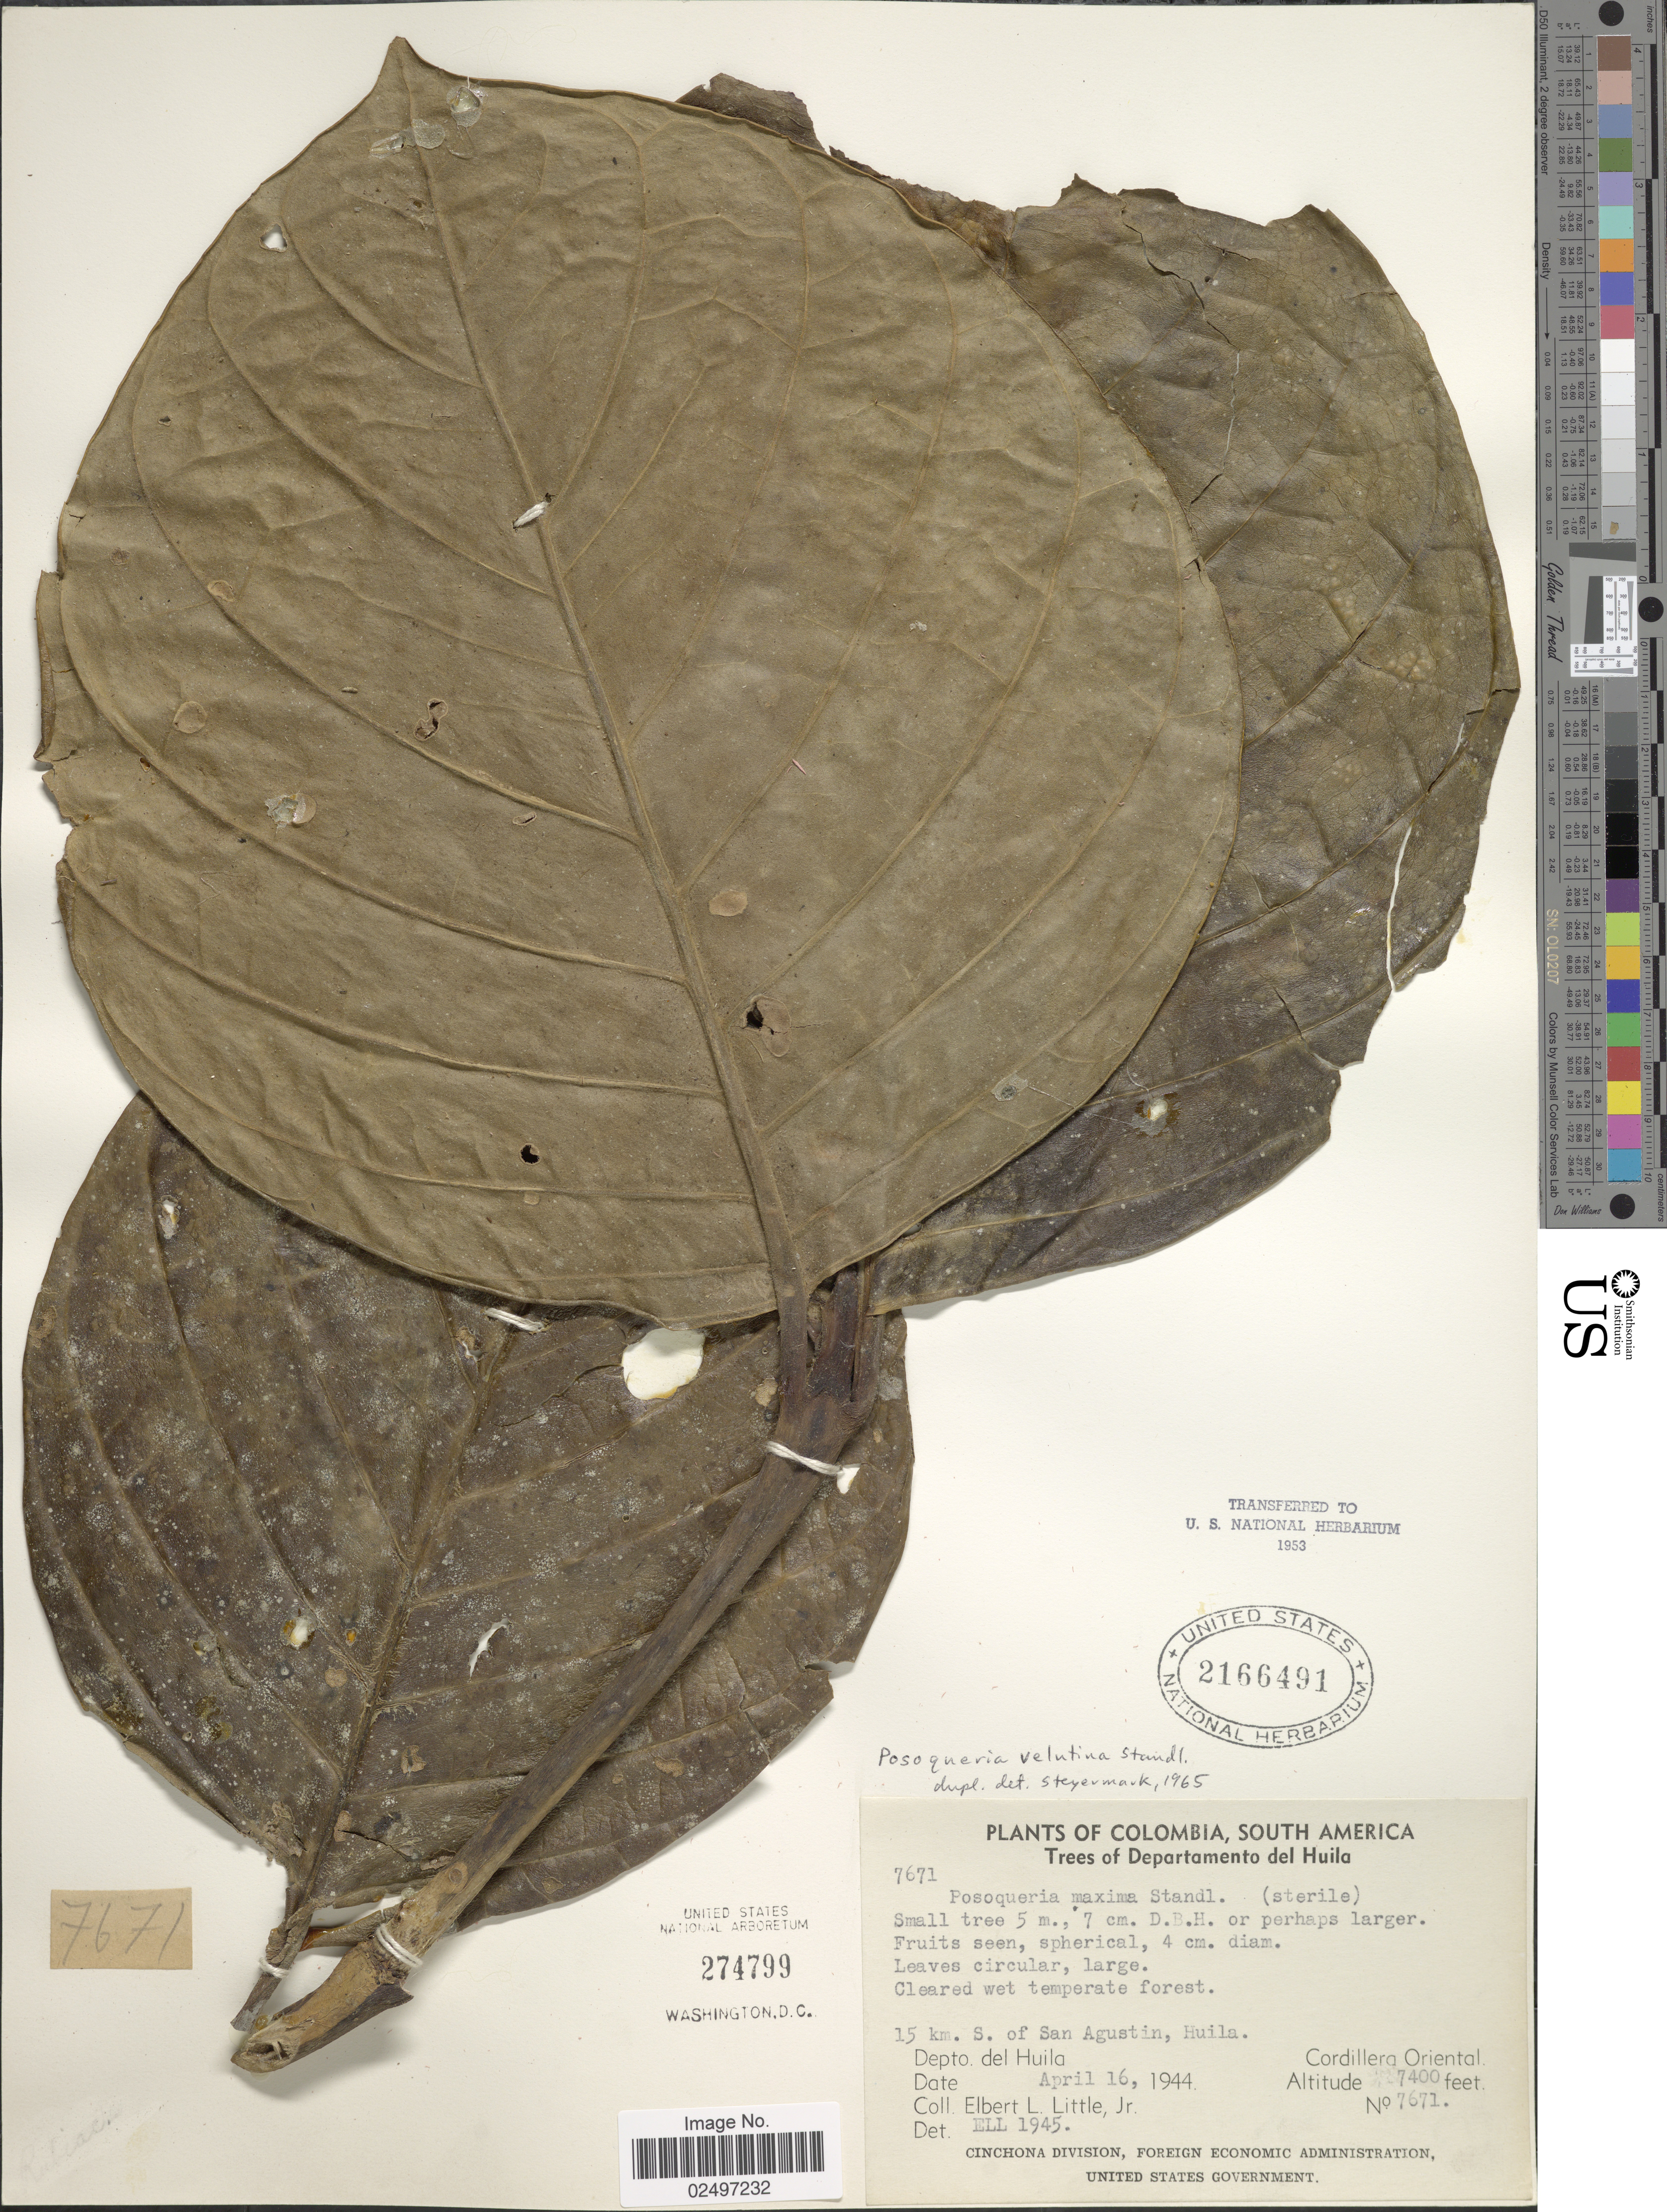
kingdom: Plantae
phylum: Tracheophyta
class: Magnoliopsida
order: Gentianales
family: Rubiaceae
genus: Posoqueria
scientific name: Posoqueria velutina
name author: Standl.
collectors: E. L. Little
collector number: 7671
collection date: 1944-04-16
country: Colombia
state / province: Huila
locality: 15 km. S of San Agustin, Huila, Cordillera Central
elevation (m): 2256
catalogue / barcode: US 2166491